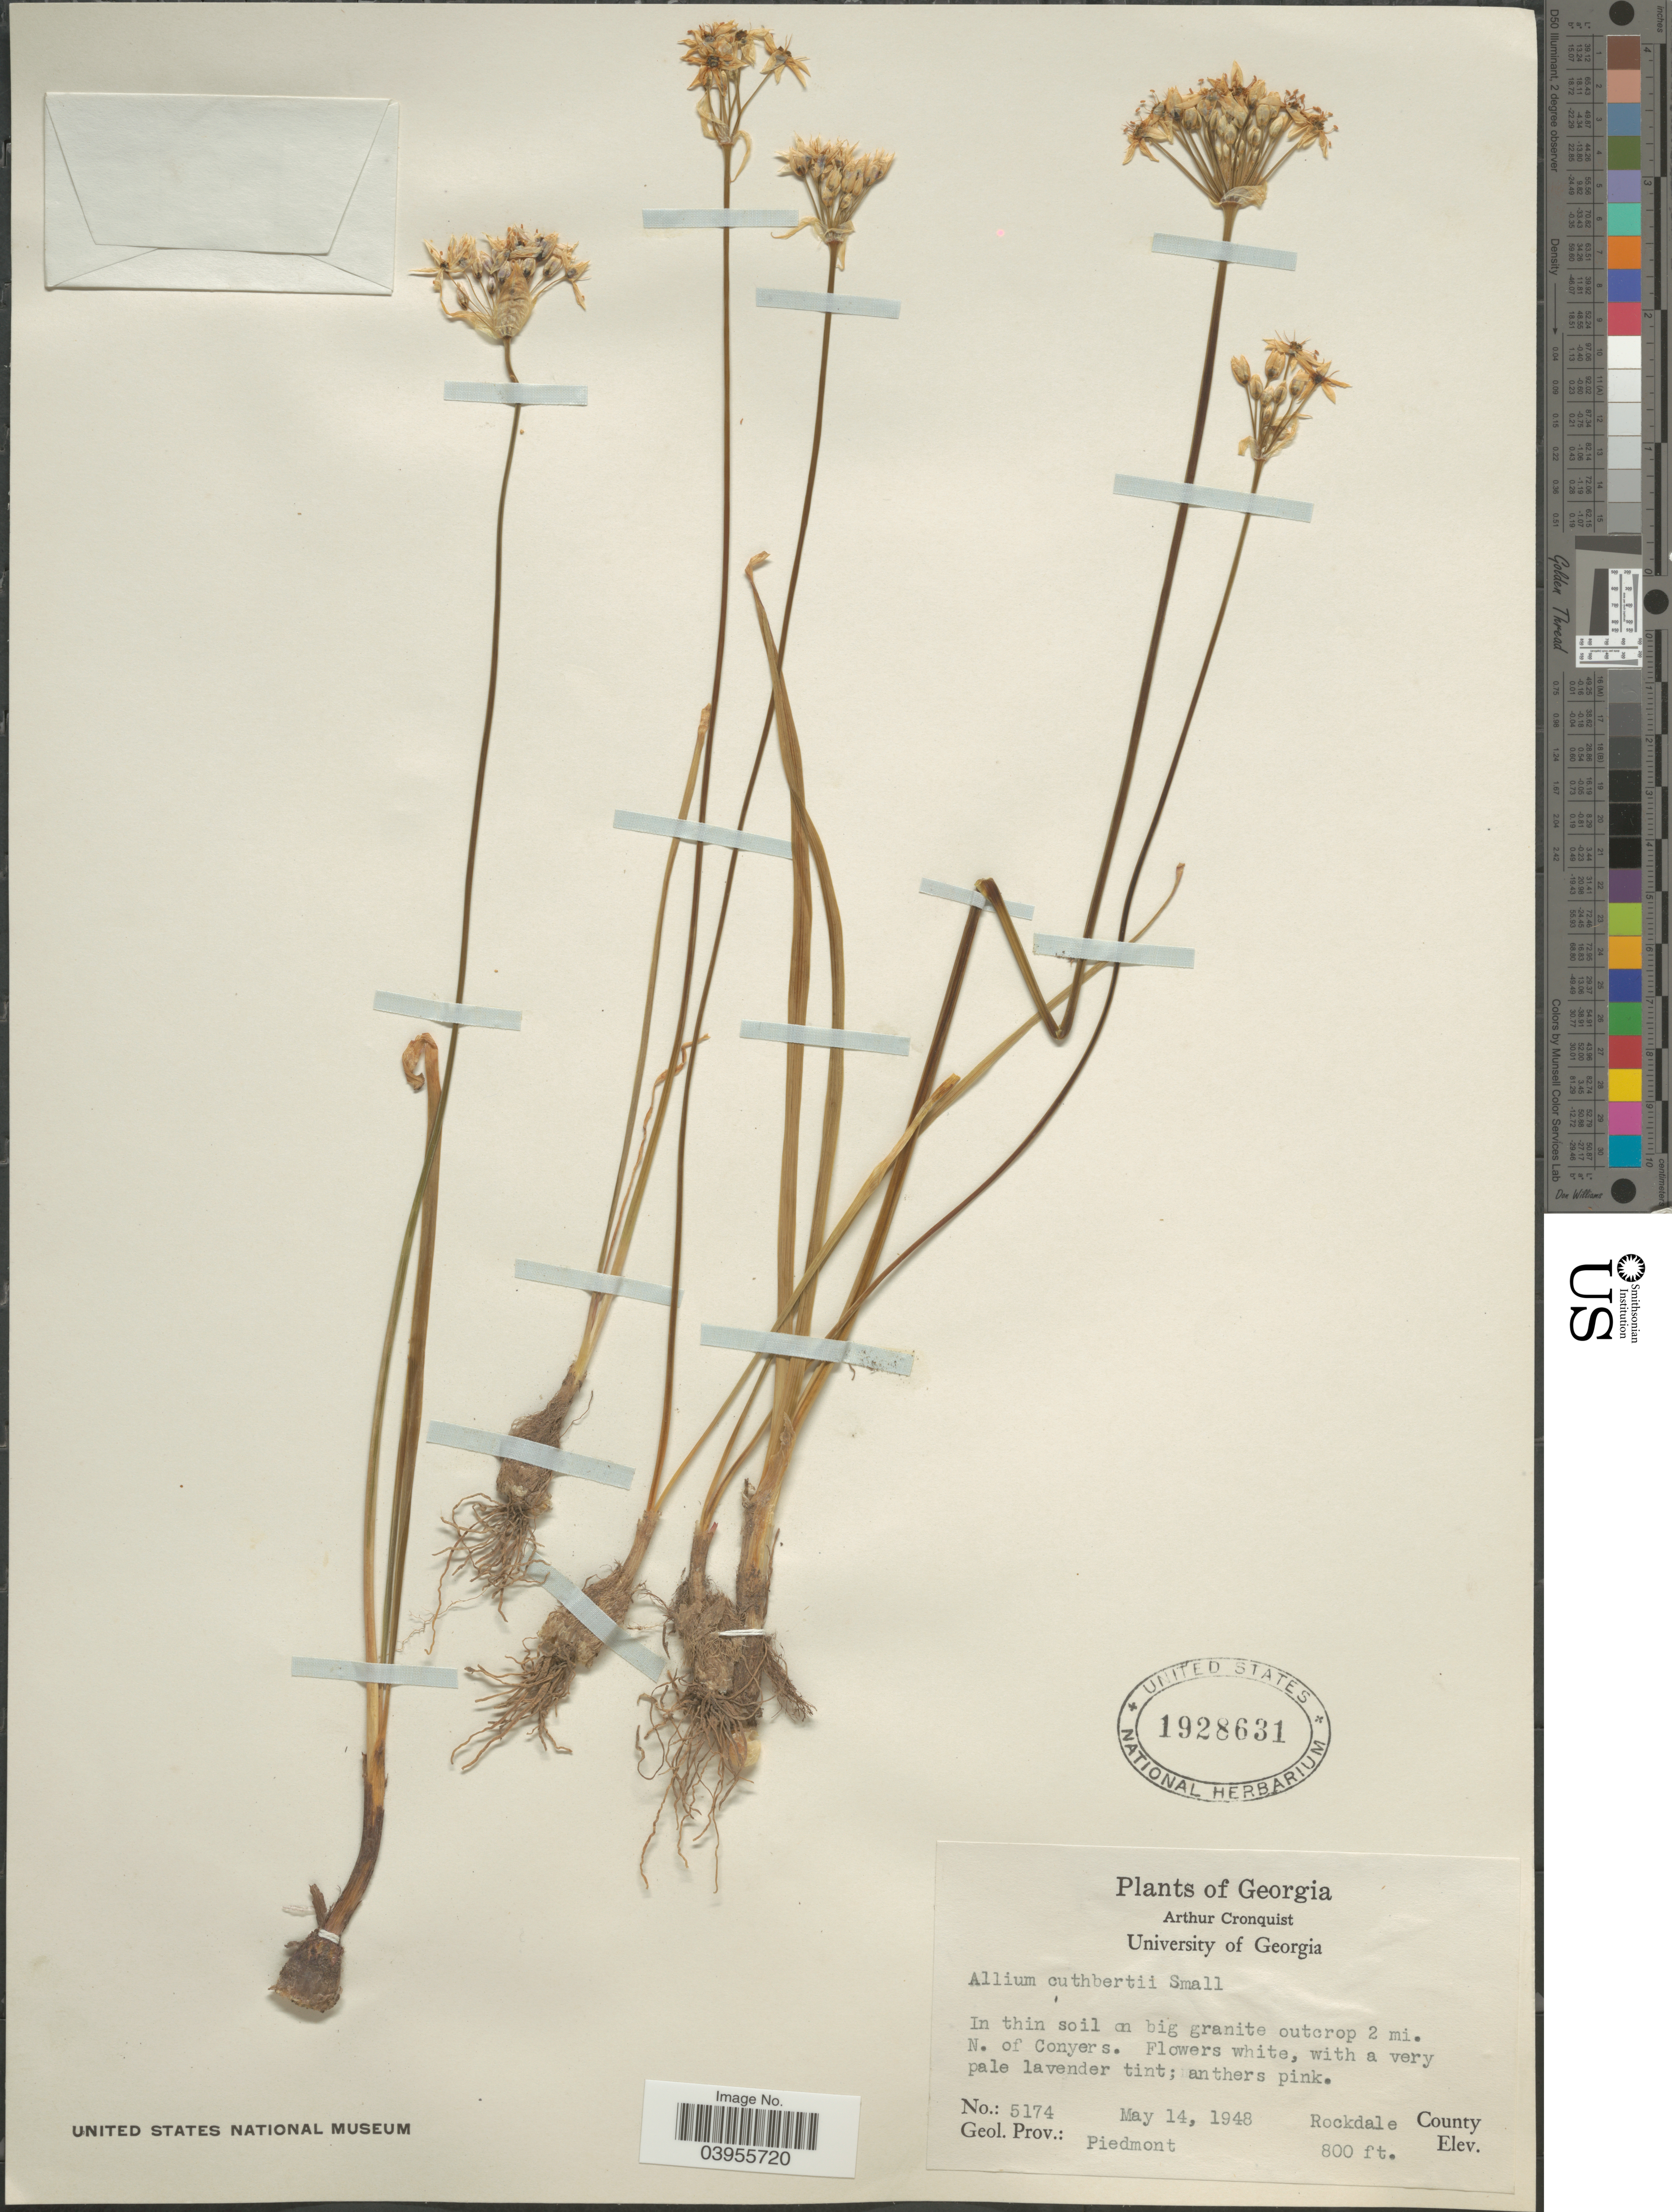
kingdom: Plantae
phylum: Tracheophyta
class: Liliopsida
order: Asparagales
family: Amaryllidaceae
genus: Allium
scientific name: Allium cuthbertii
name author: Small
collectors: A. J. Cronquist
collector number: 5174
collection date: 1948-05-14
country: United States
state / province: Georgia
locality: On big granite outcrop 2 mi. N. of Conyers. Rockdale County. Geol. Prov.: Piedmont.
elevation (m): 244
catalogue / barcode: US 1928631